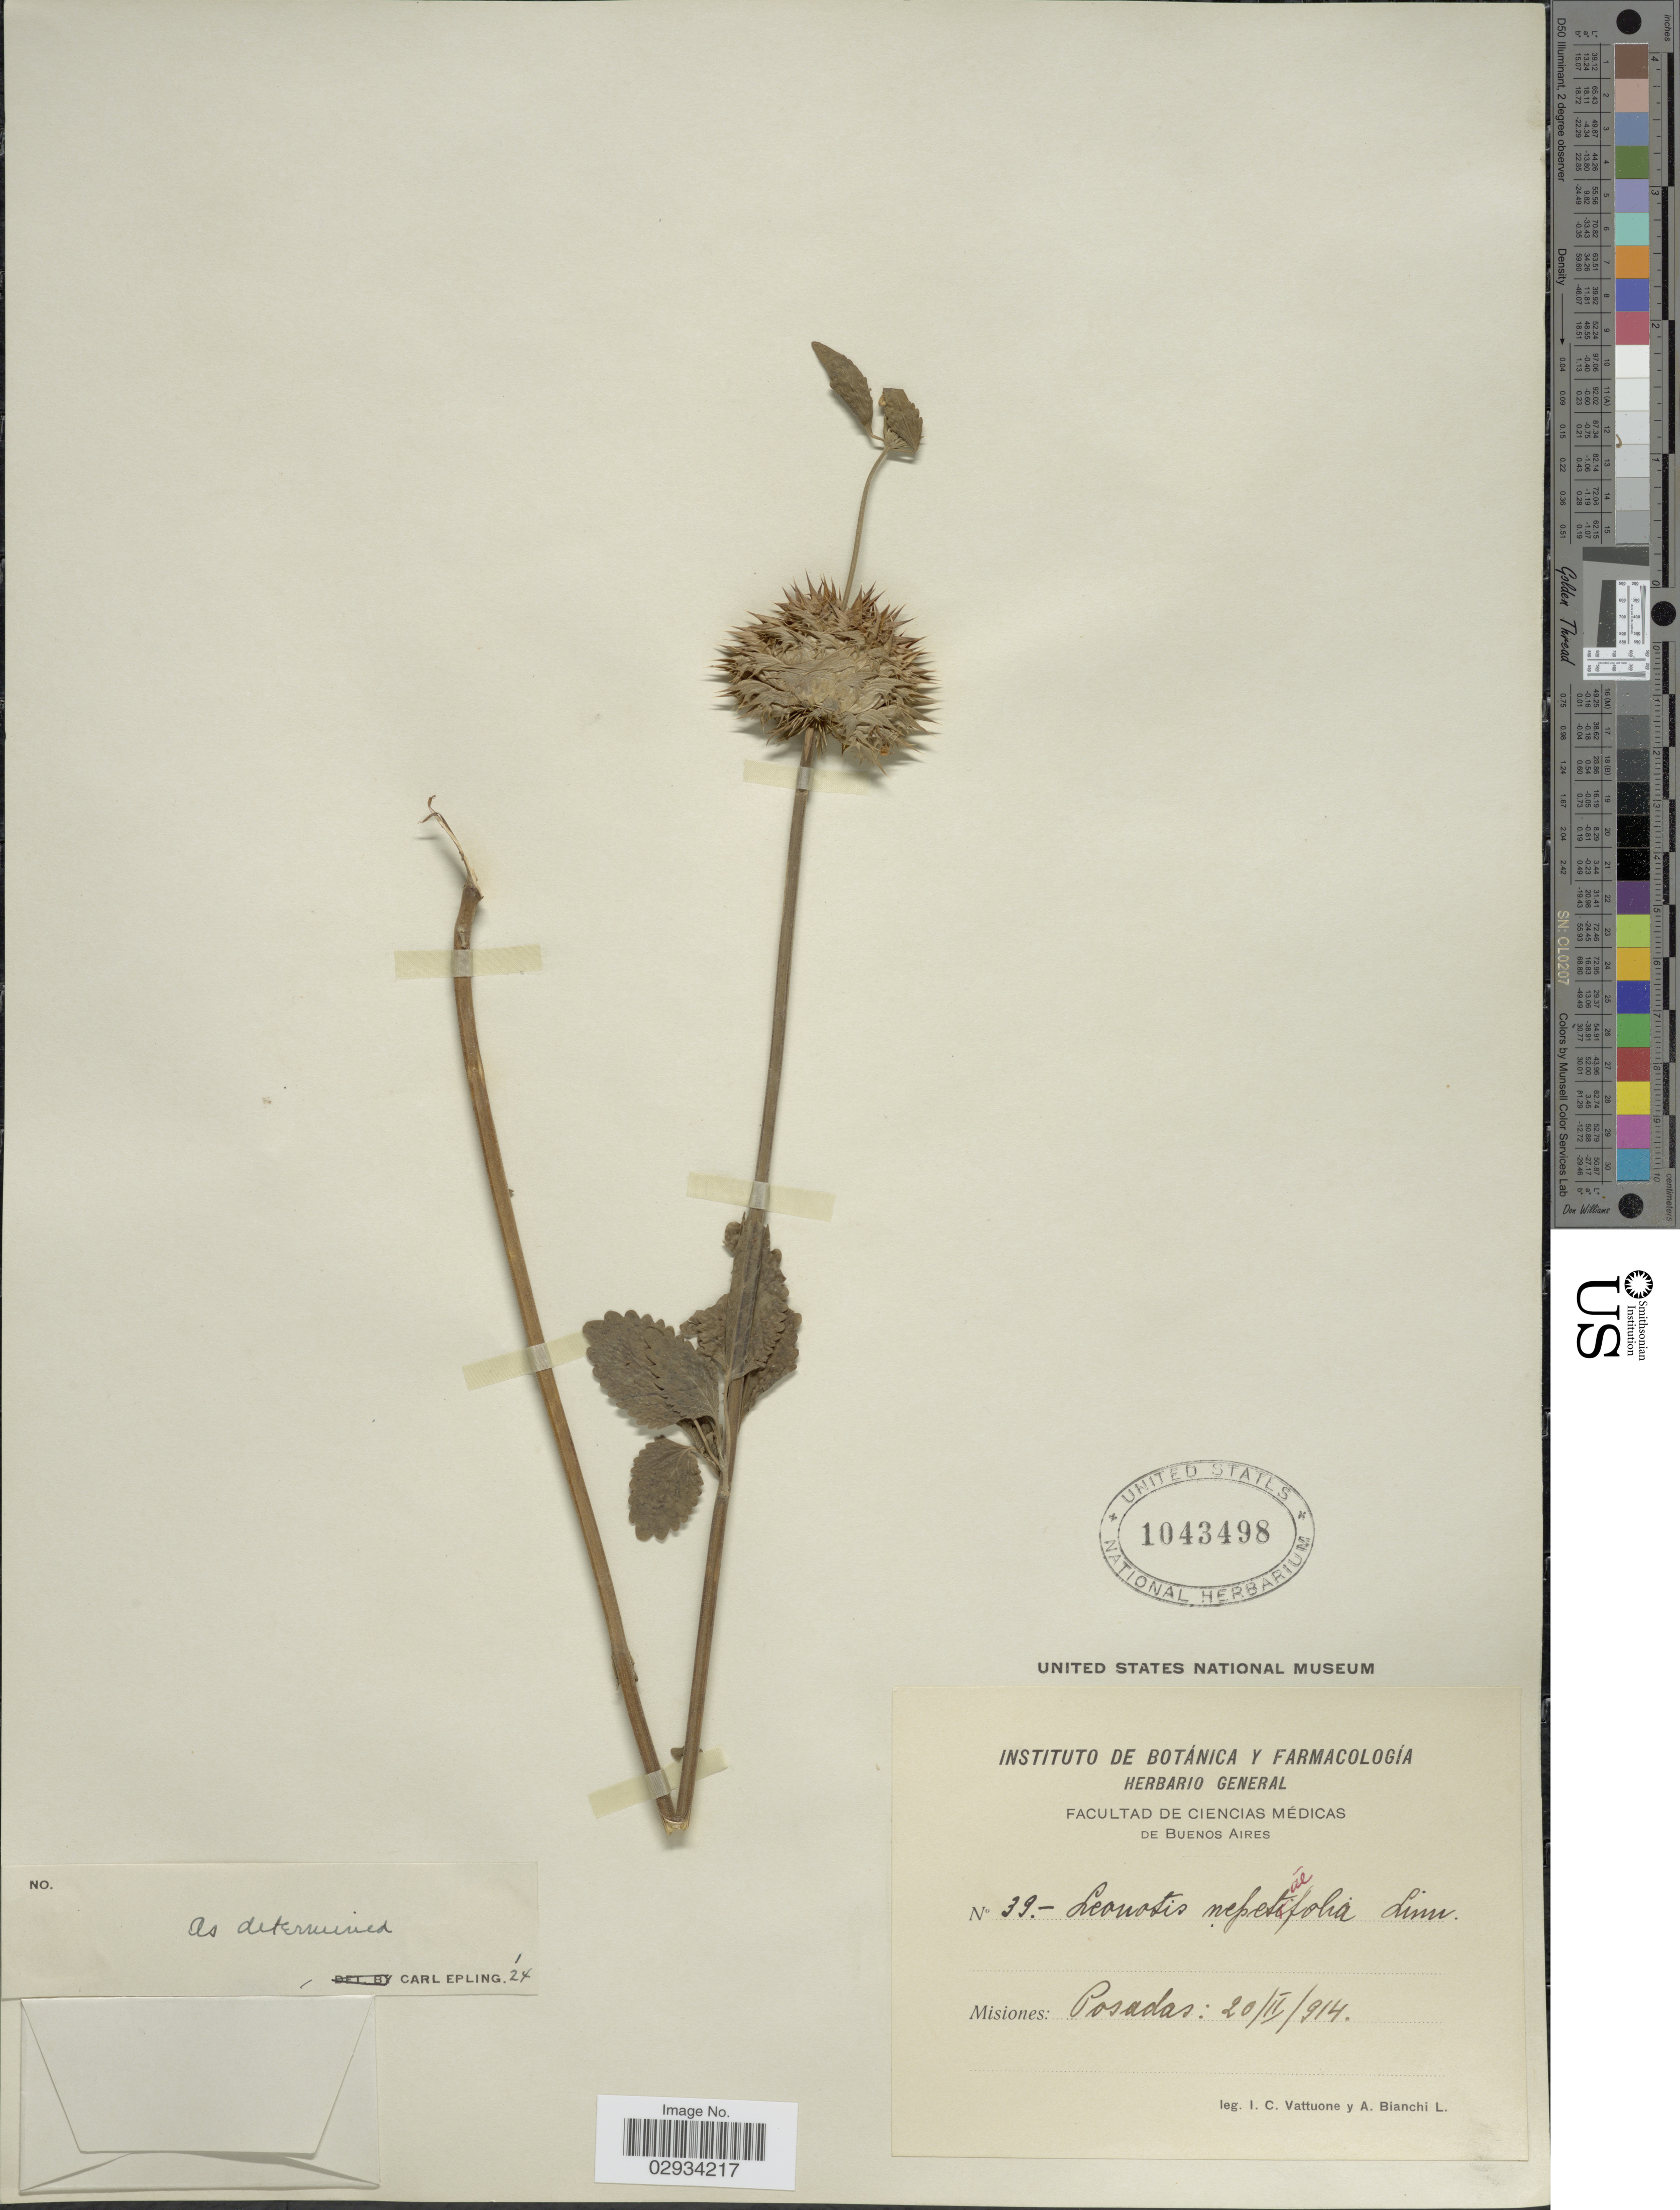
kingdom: Plantae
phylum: Tracheophyta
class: Magnoliopsida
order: Lamiales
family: Lamiaceae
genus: Leonotis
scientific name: Leonotis nepetifolia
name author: (L.) R. Br.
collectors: I. Vattuone & L. Bianchi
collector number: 39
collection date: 1914-02-20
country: Argentina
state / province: Buenos Aires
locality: Misiones: Posadas.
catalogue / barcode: US 1043498